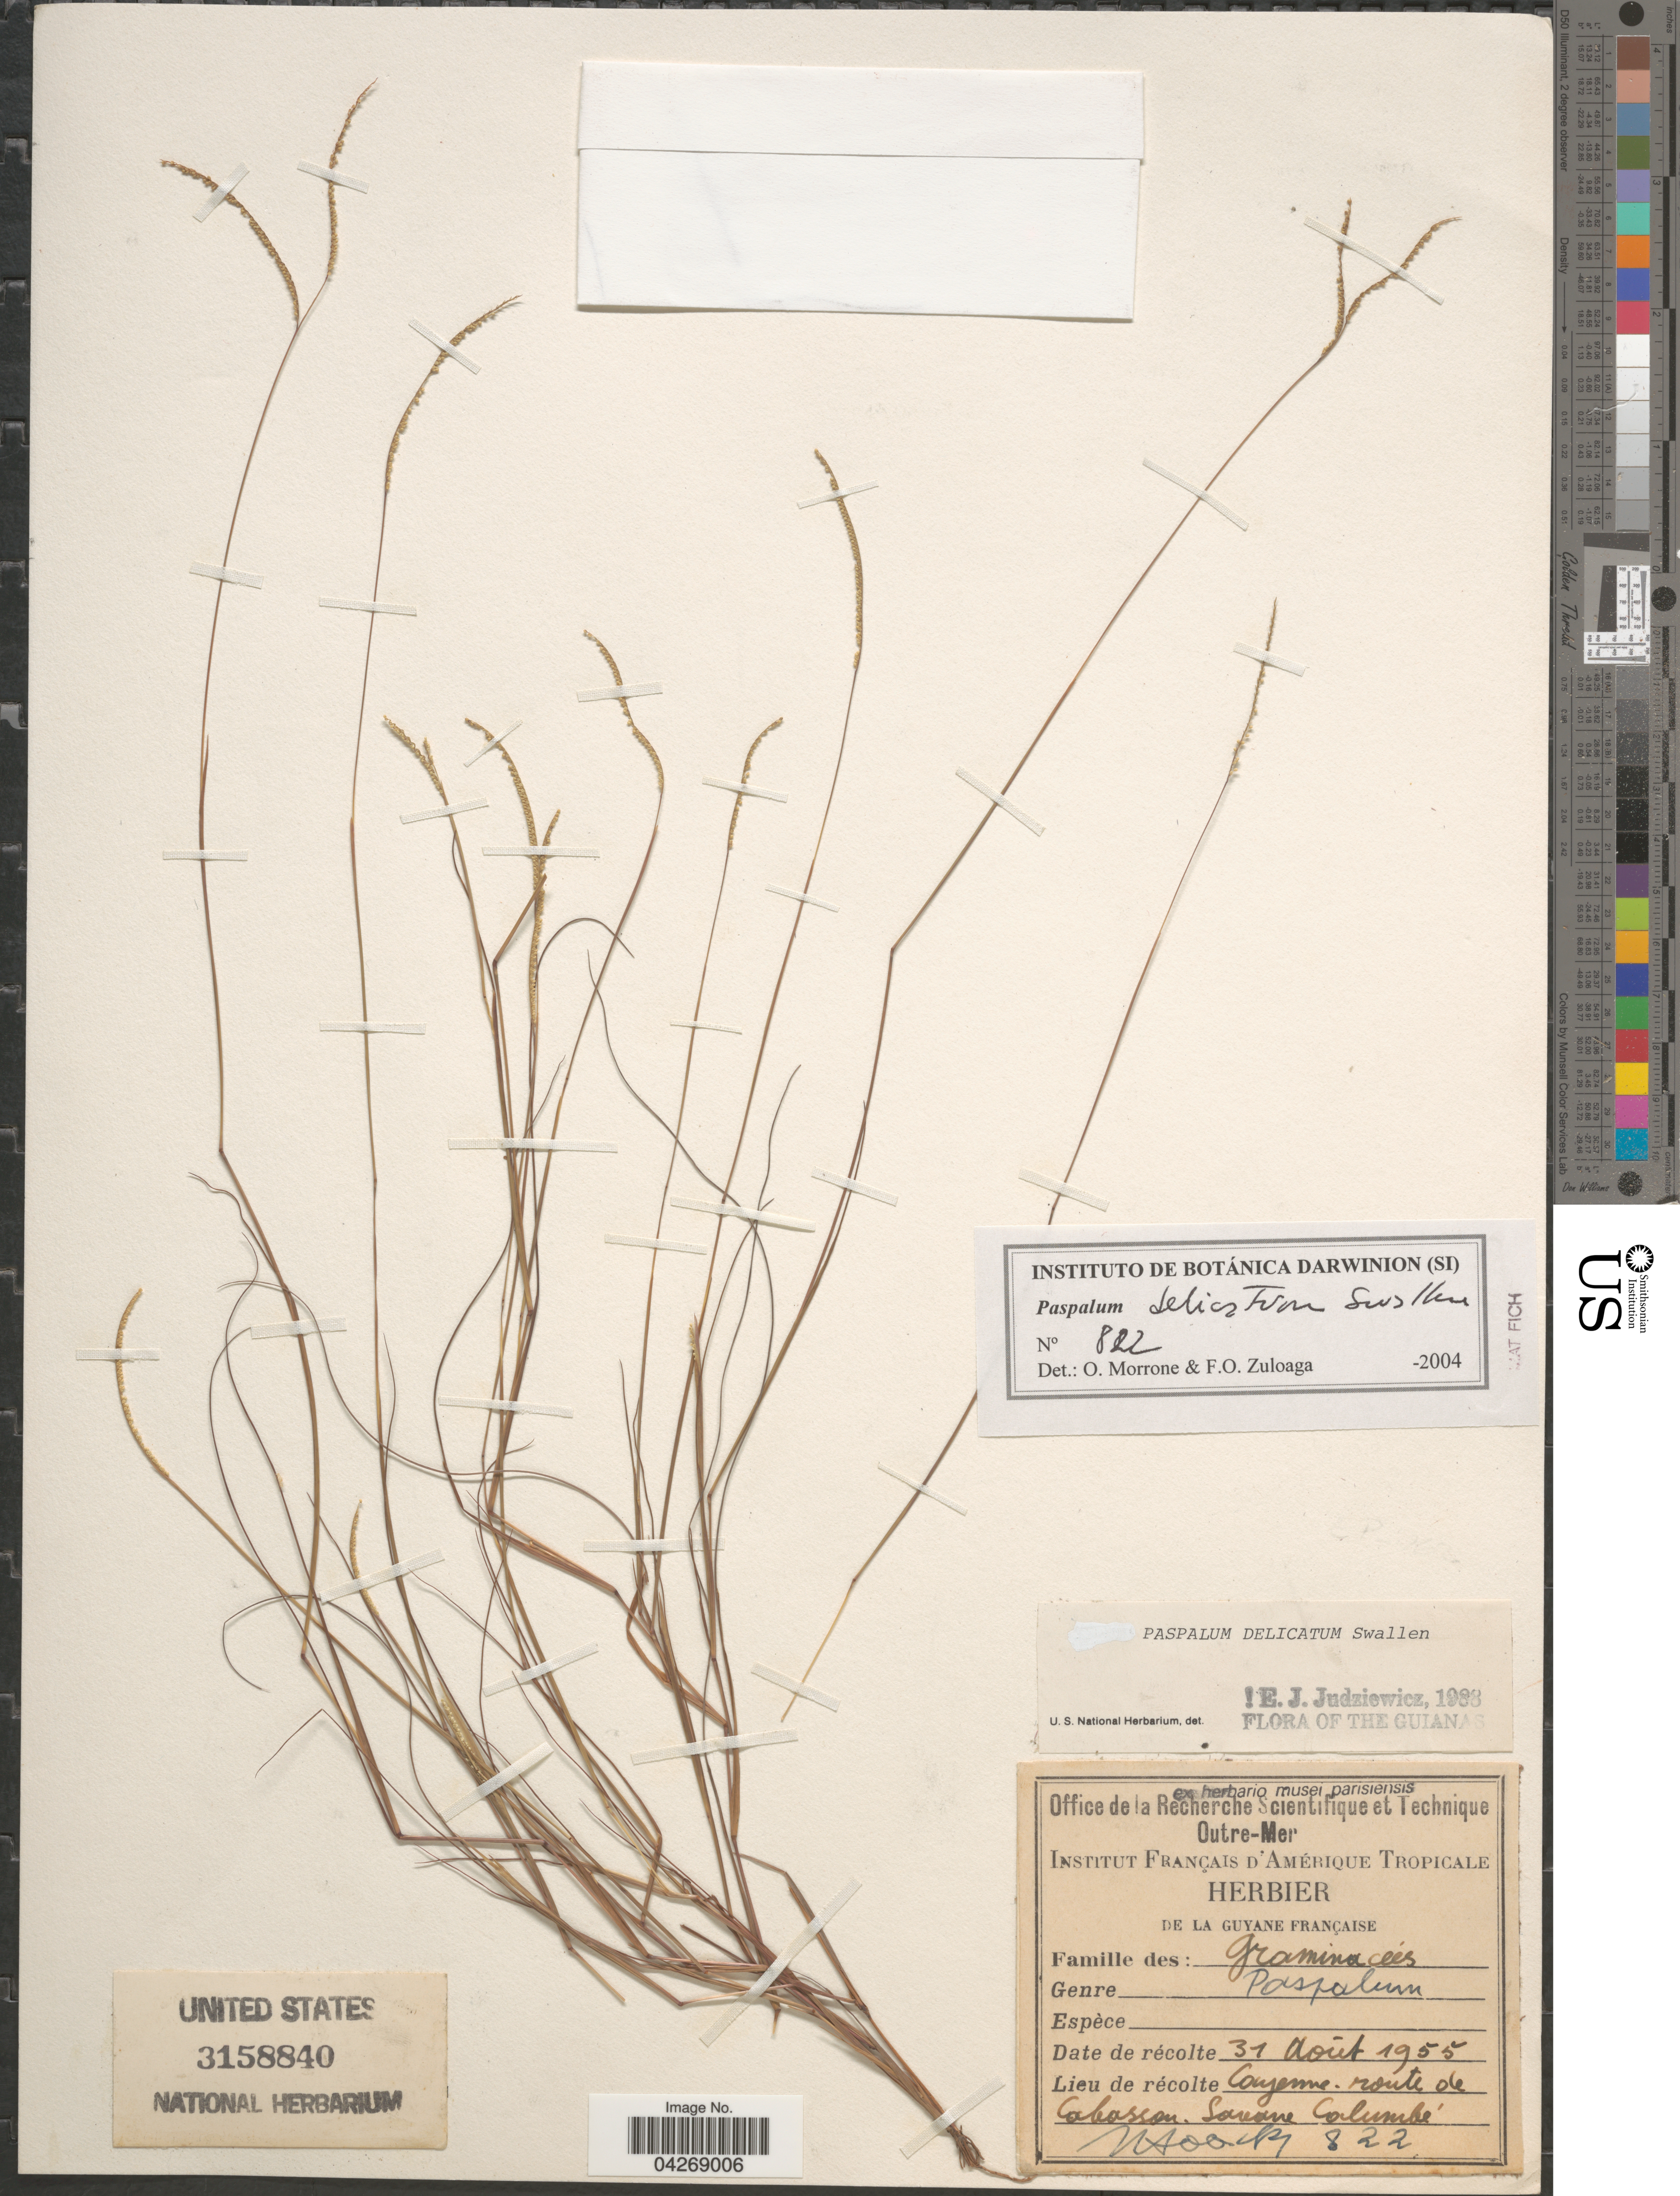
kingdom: Plantae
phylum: Tracheophyta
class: Liliopsida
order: Poales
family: Poaceae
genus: Paspalum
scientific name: Paspalum delicatum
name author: Swallen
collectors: J. Hoock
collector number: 822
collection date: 1955-08-31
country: French Guiana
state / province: Cayenne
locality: Route de Cabassou. Savane Columbé.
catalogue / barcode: US 3158840